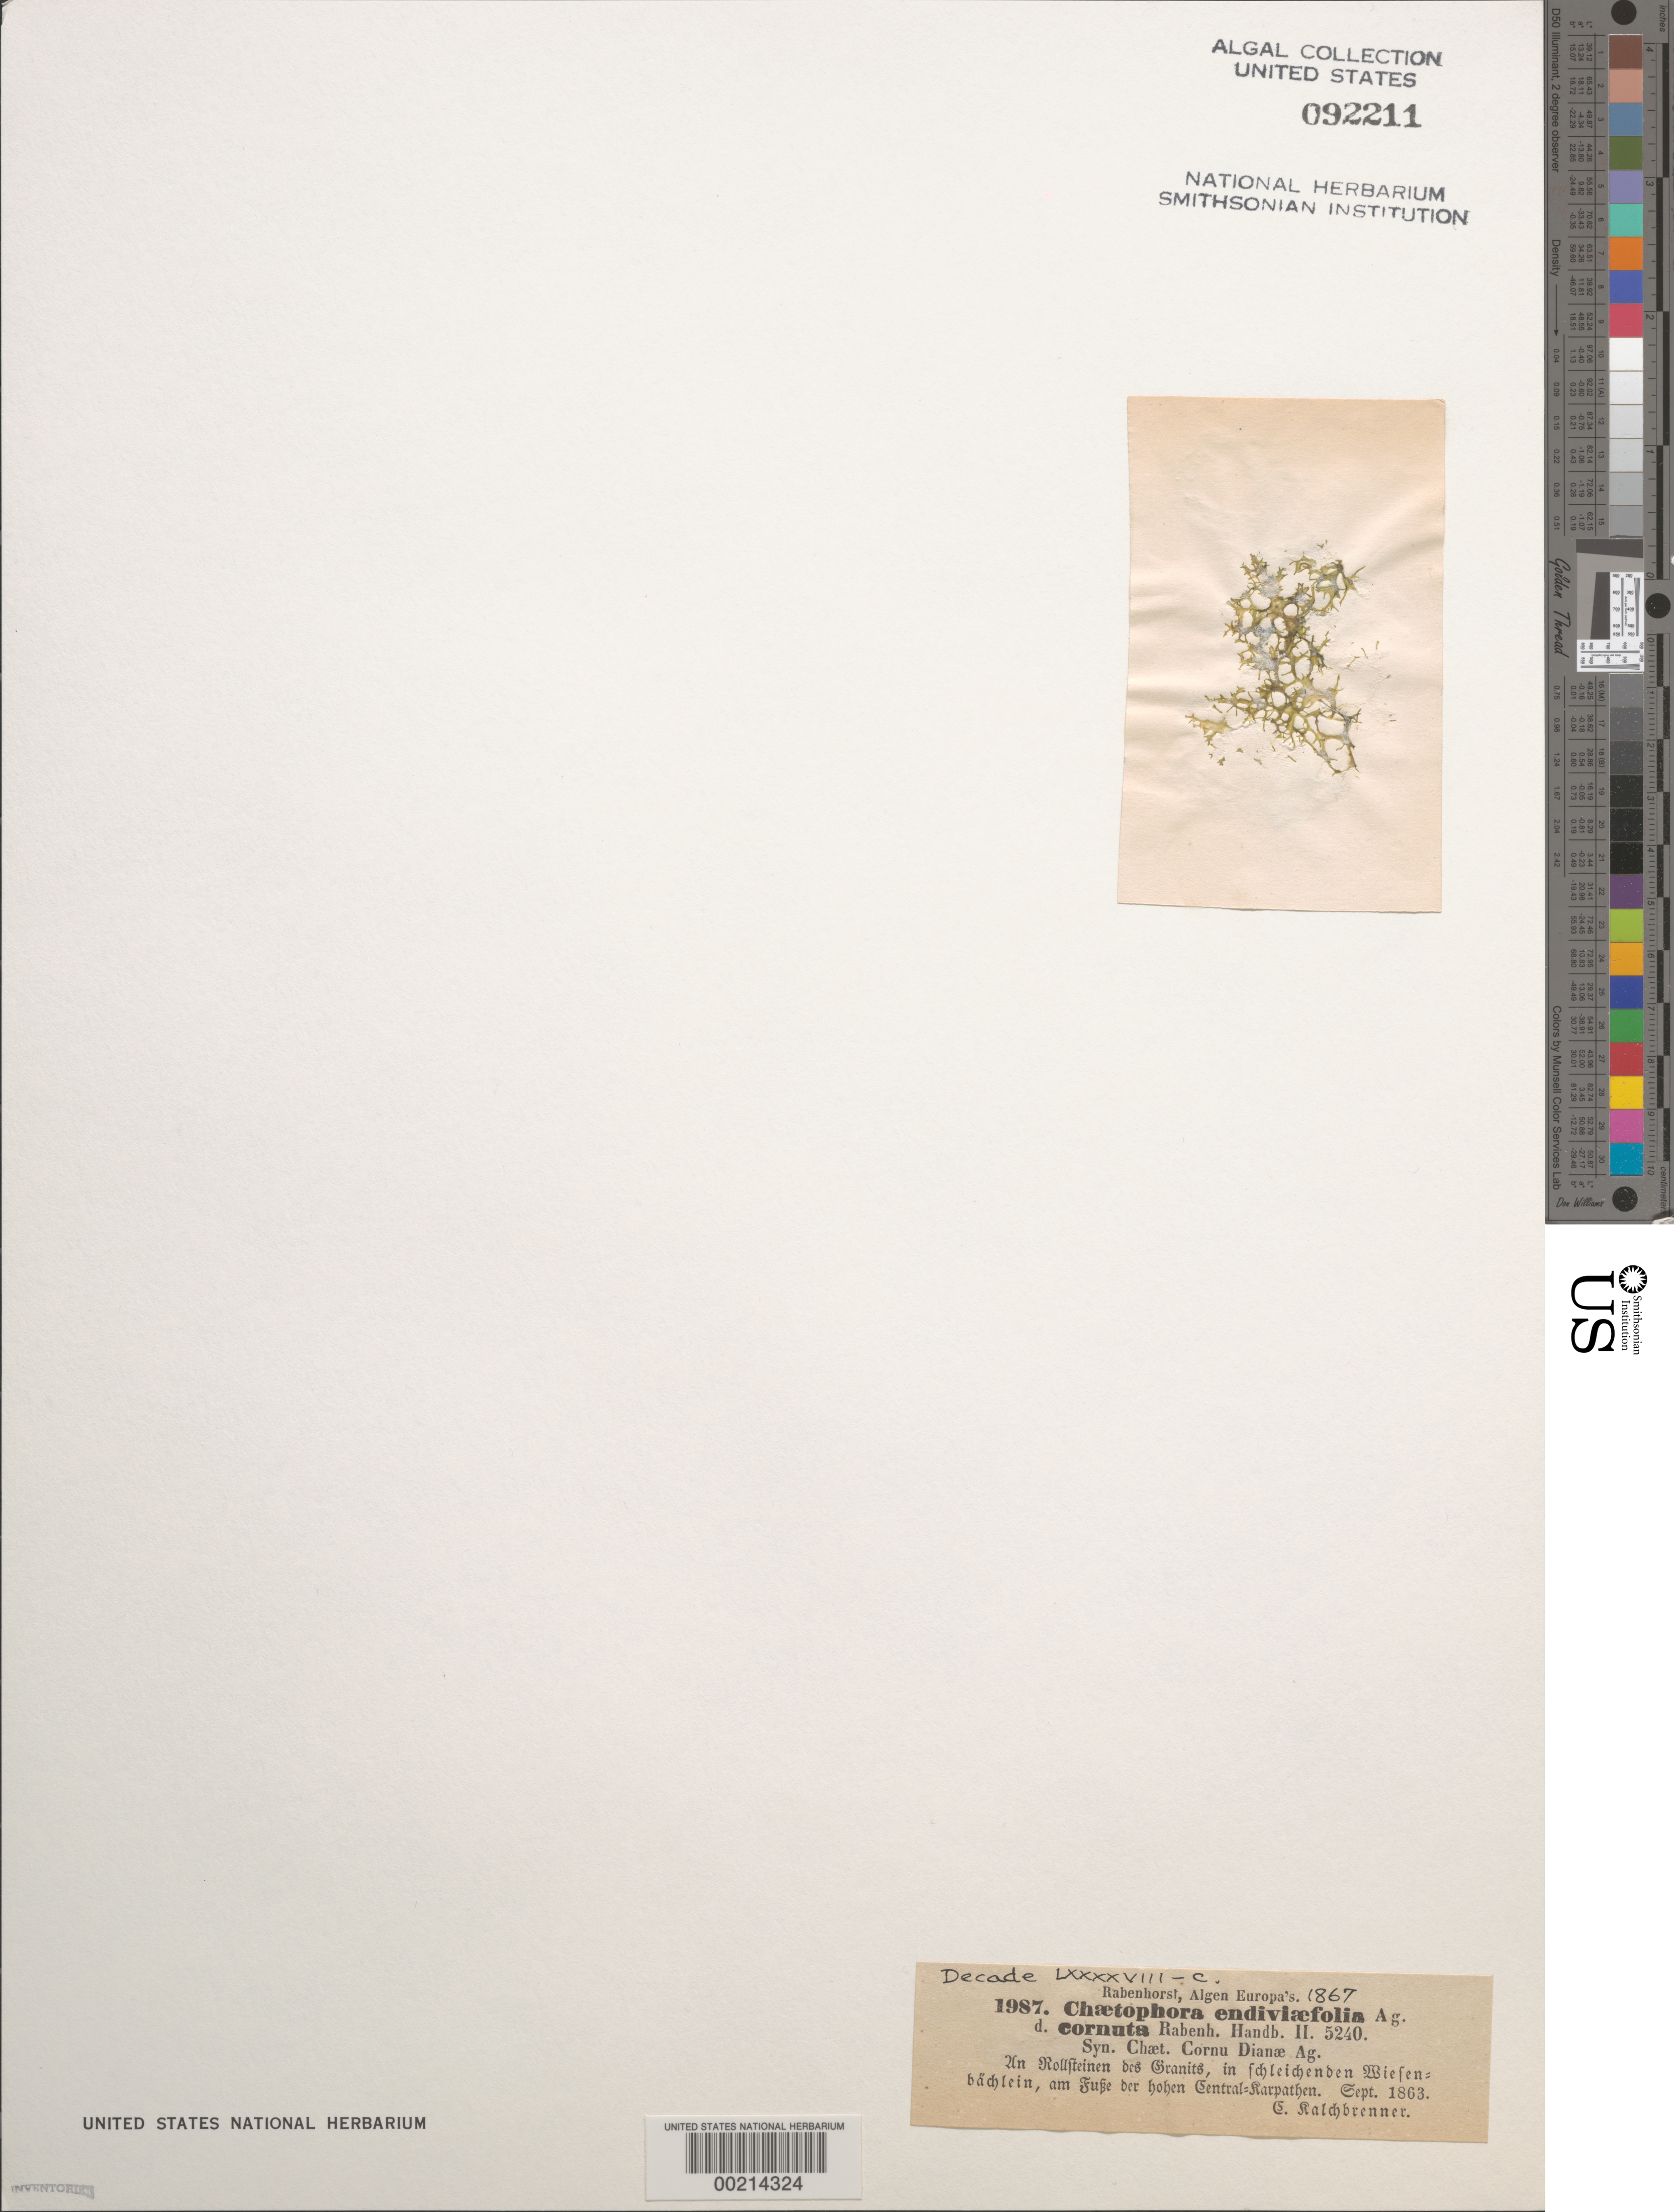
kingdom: Plantae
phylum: Tracheophyta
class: Magnoliopsida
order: Asterales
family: Asteraceae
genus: Chaetophora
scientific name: Chaetophora lobata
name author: Schrank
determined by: Algae name updating Project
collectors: K. Kalchbrenner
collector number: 1987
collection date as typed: Sep 1863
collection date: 1863-09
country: Czechia / Slovakia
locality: Central Carpathians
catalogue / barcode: US 92211